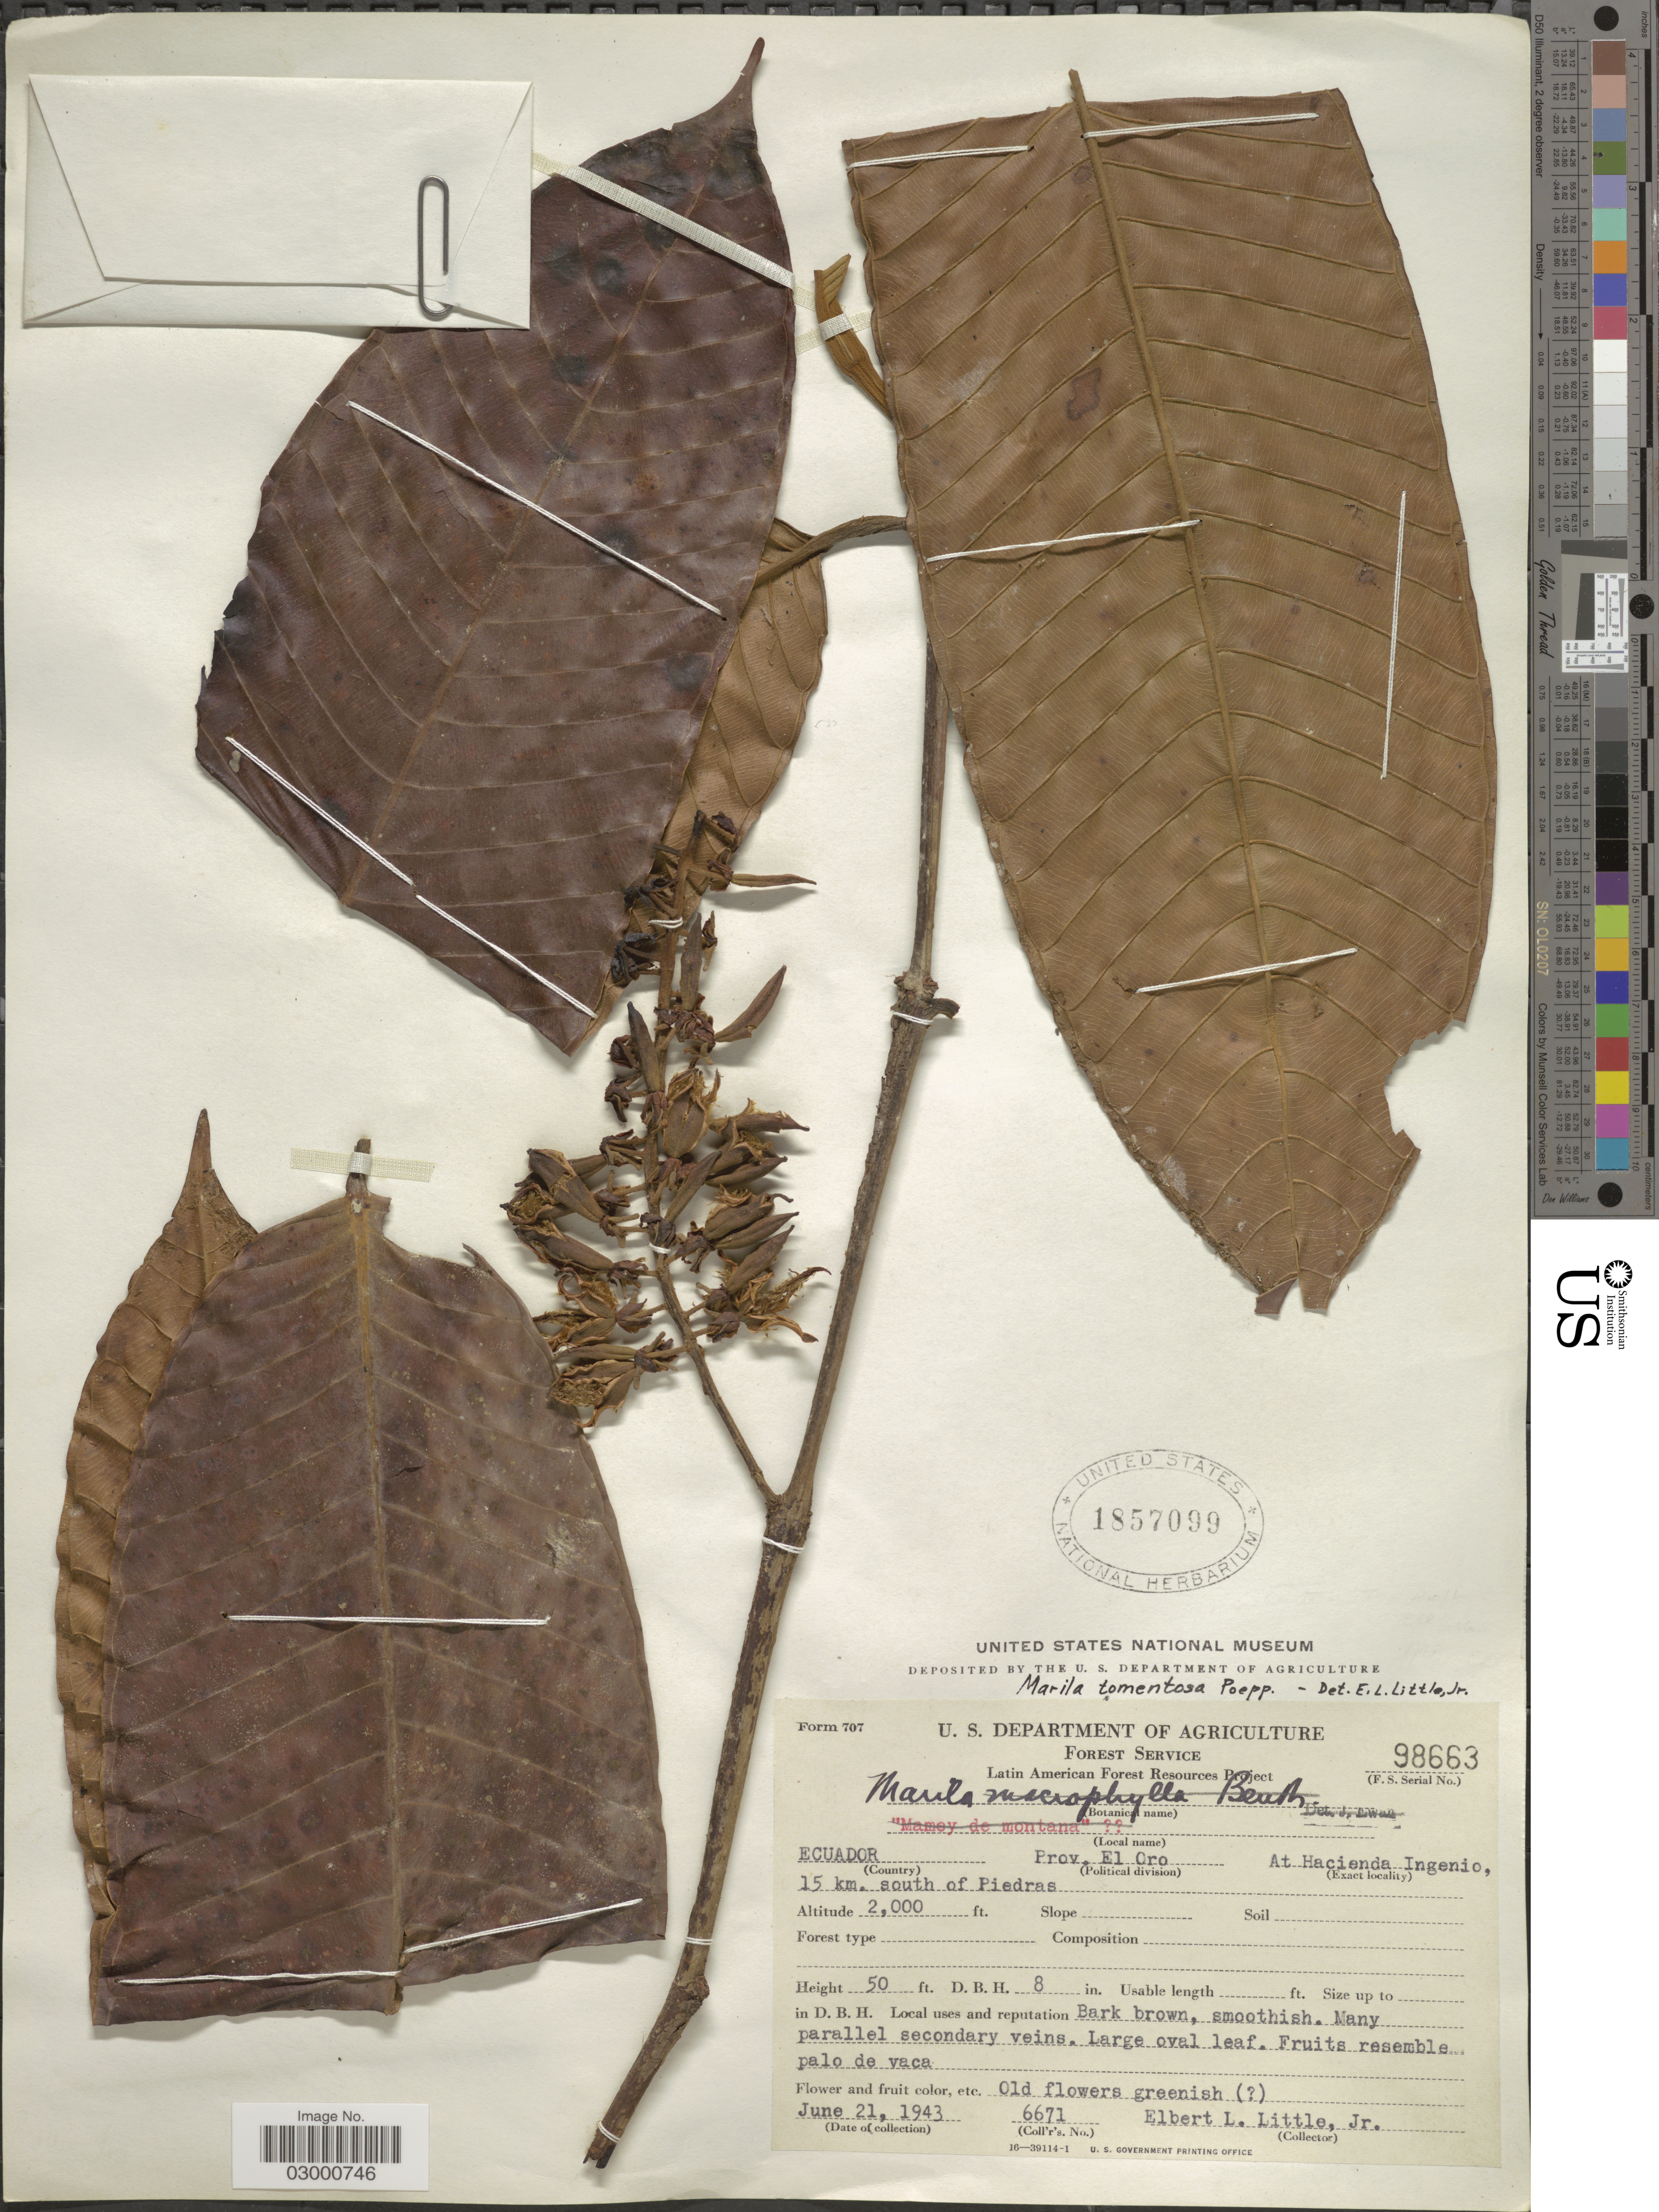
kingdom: Plantae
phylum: Tracheophyta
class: Magnoliopsida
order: Malpighiales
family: Calophyllaceae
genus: Marila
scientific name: Marila tomentosa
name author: Poepp.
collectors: E. L. Little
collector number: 6671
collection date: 1943-06-21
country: Ecuador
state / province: El Oro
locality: At Hacienda Ingenio, 15 km. south of Piedras.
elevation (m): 610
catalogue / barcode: US 1857099